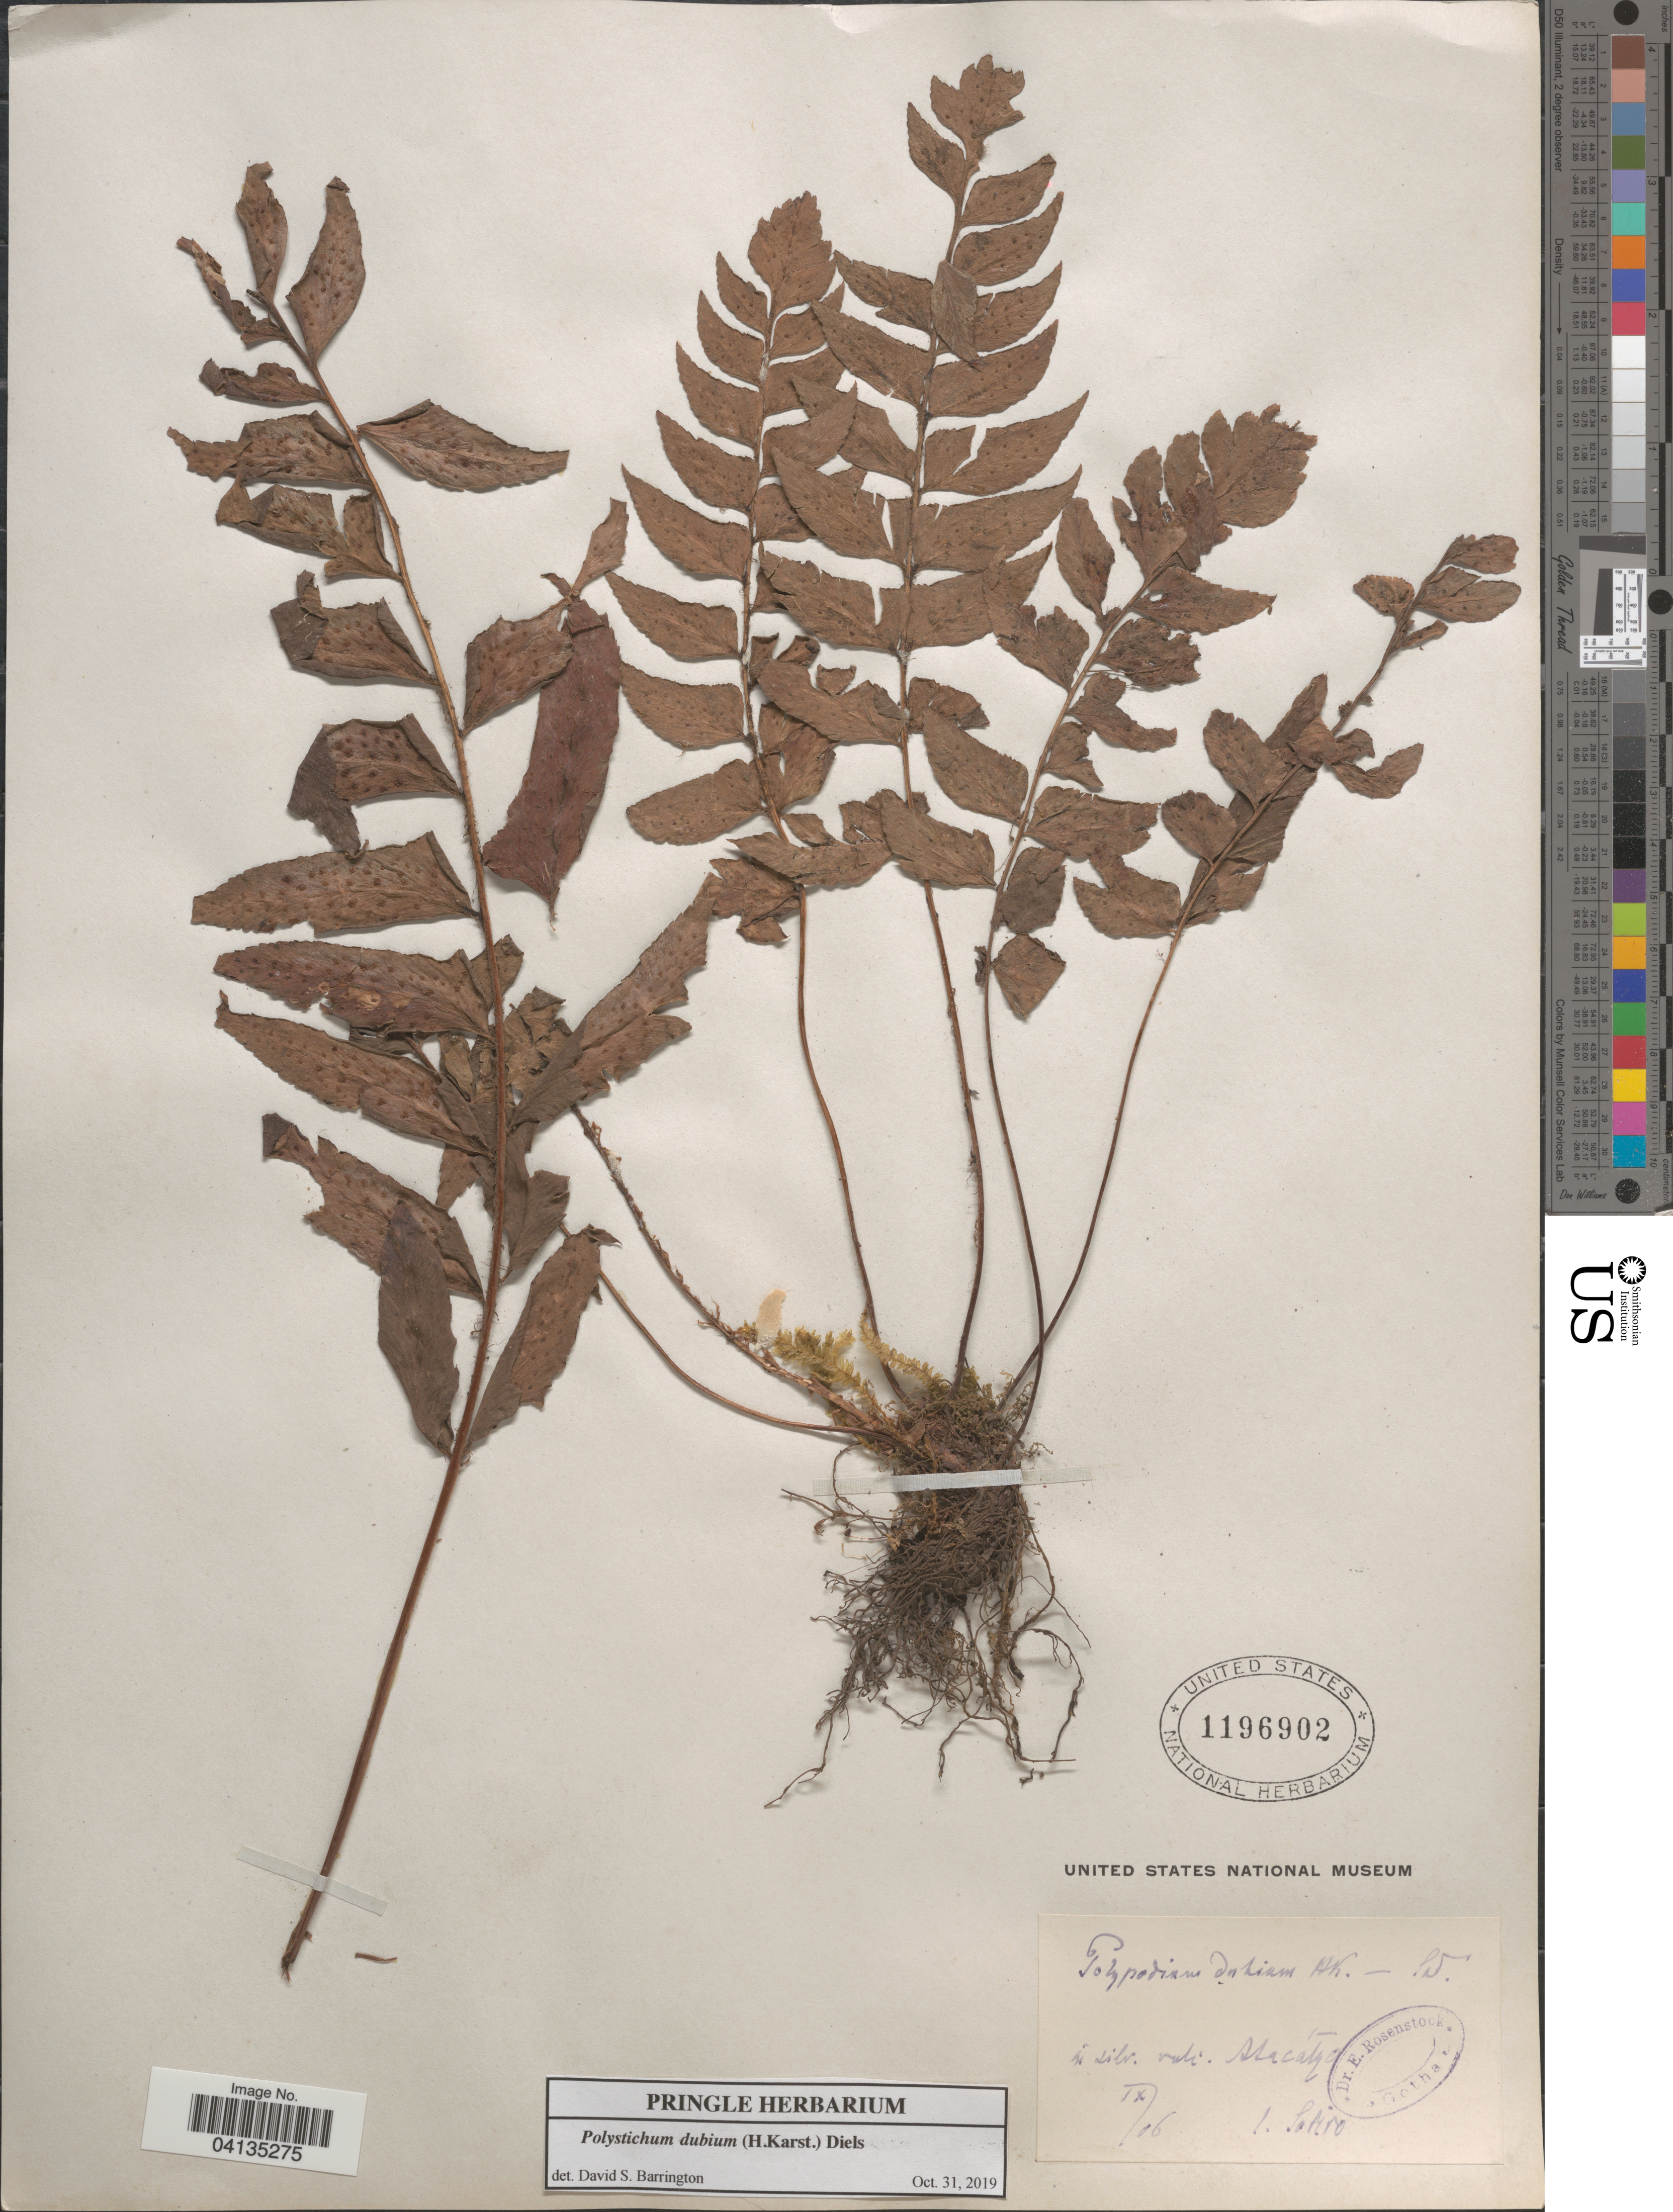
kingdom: Plantae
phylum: Tracheophyta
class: Polypodiopsida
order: Polypodiales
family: Dryopteridaceae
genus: Polystichum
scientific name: Polystichum dubium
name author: (H. Karst.) Diels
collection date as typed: Transcribed d/m/y: /9/6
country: Ecuador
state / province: Pichincha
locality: Atacatzo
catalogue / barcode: US 1196902